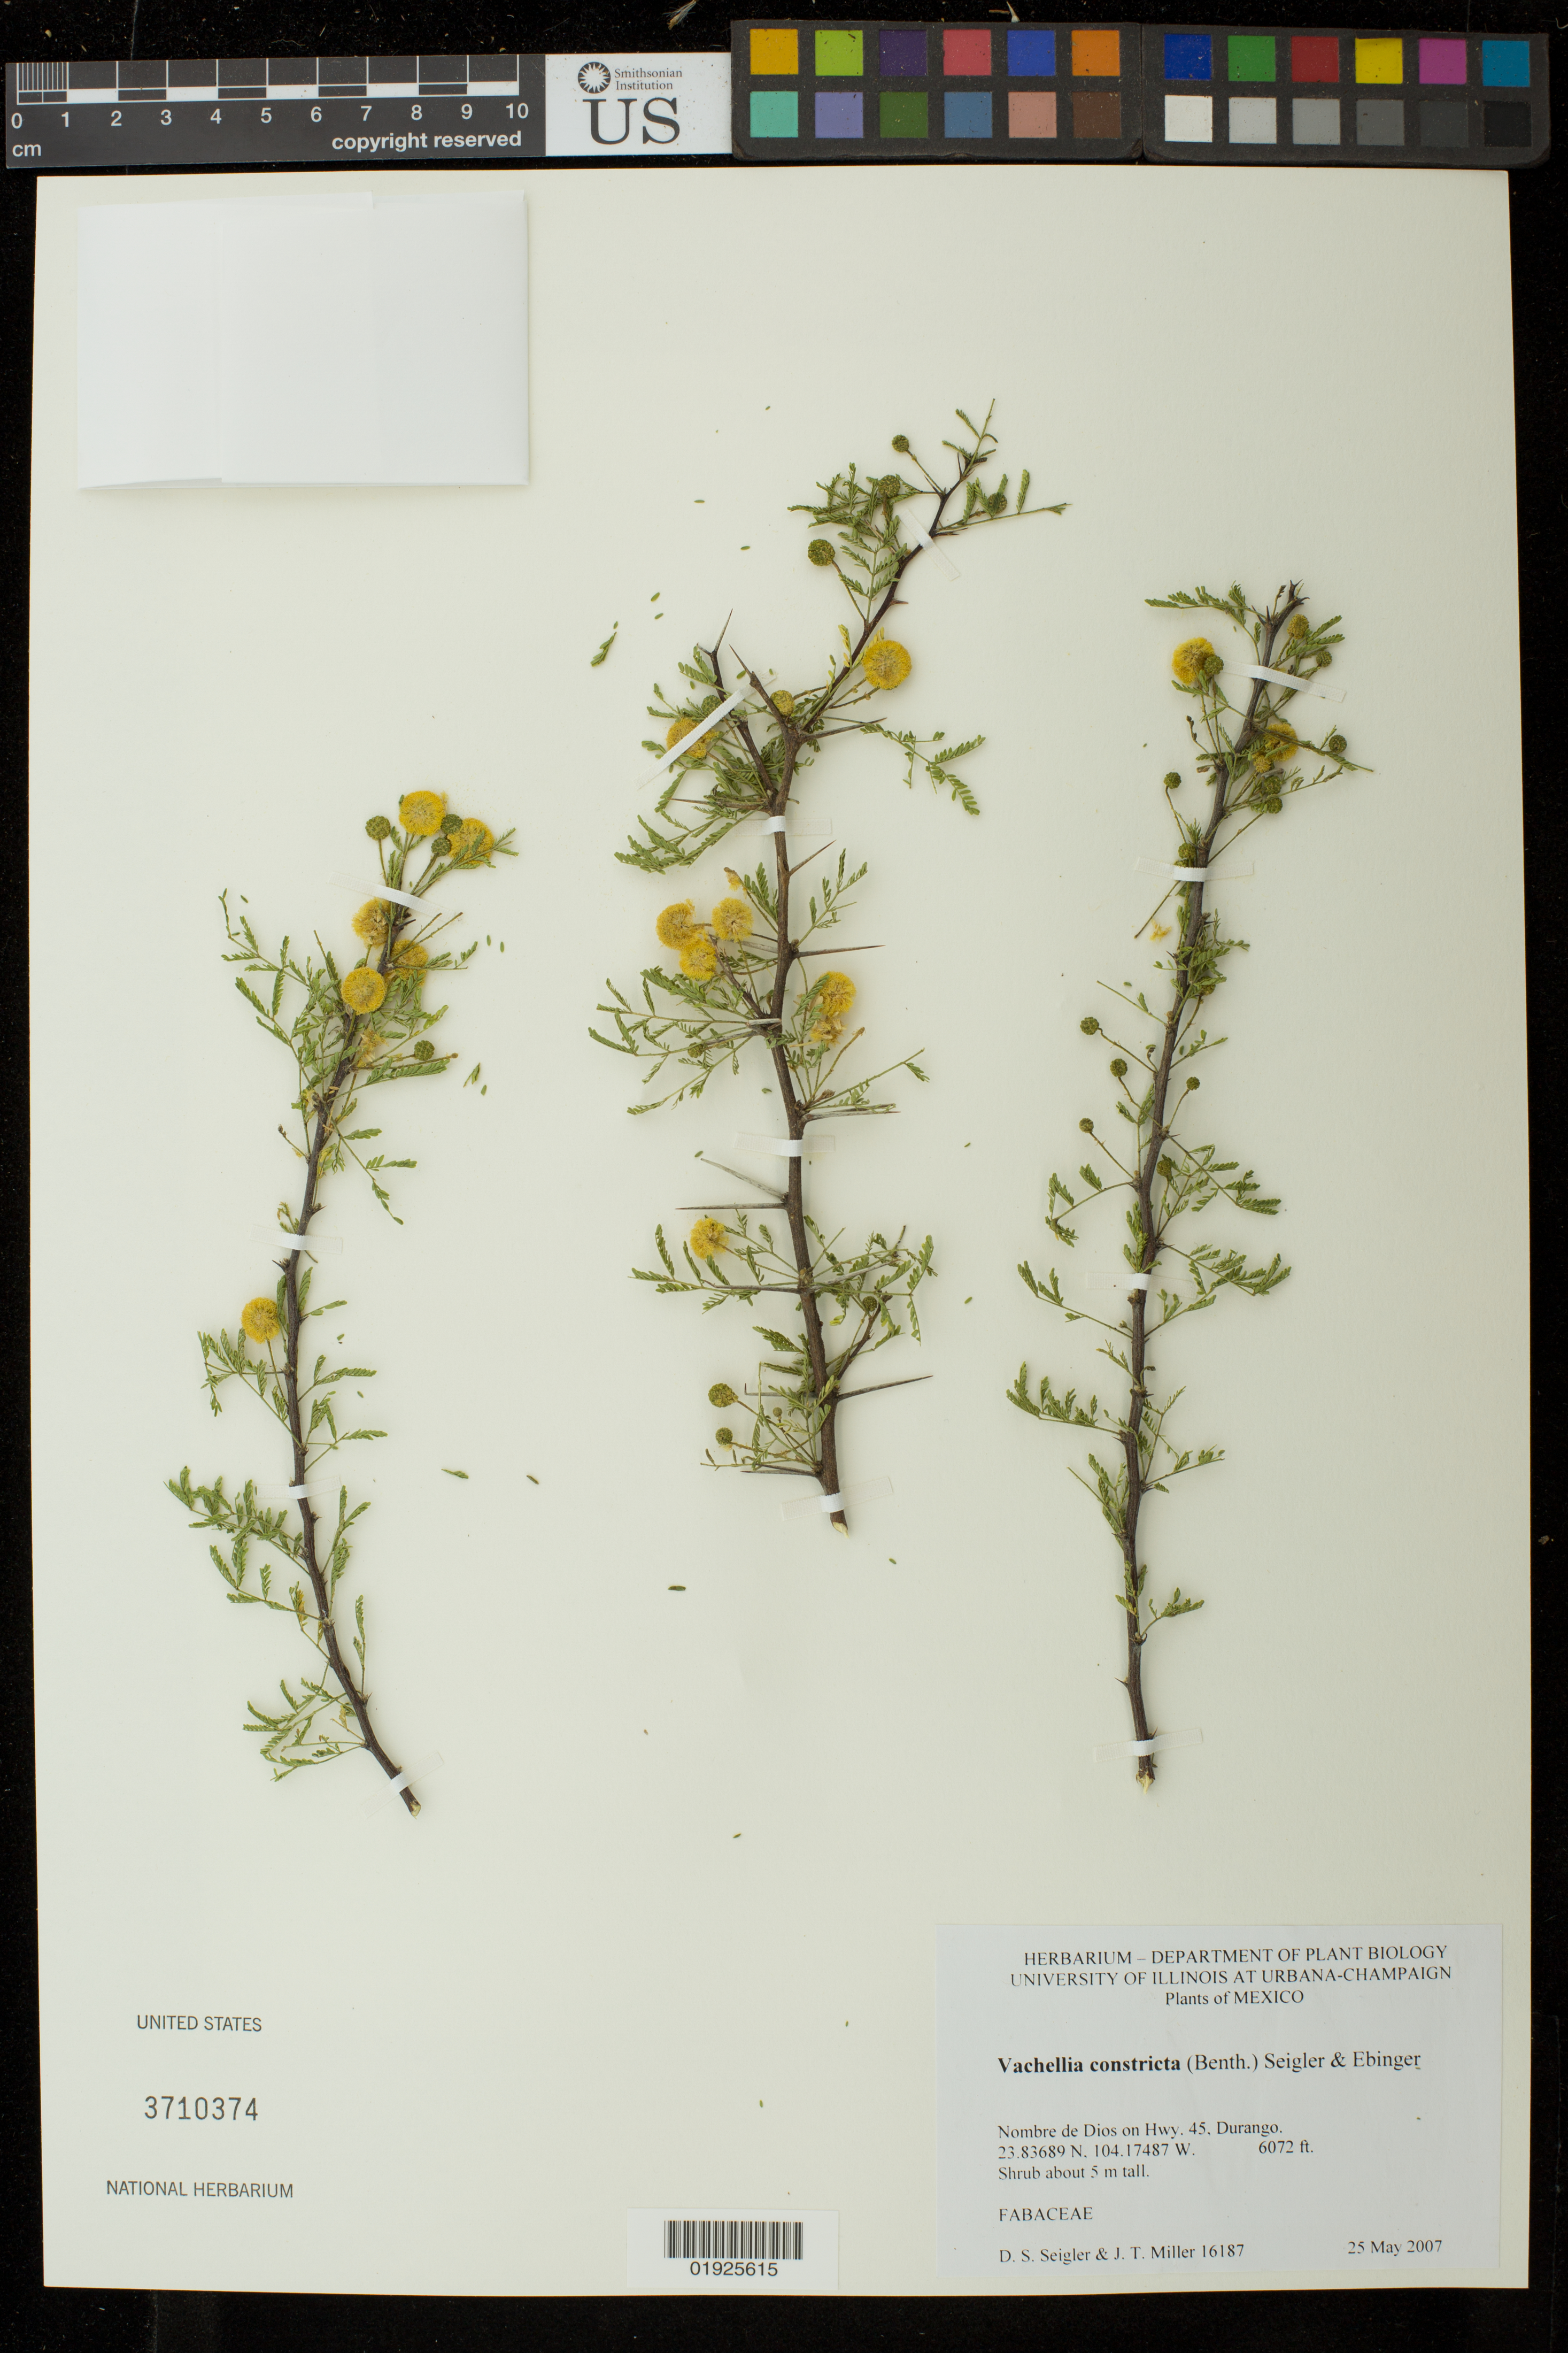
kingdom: Plantae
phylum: Tracheophyta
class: Magnoliopsida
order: Fabales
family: Fabaceae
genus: Vachellia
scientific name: Vachellia constricta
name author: (Benth.) Seigler & Ebinger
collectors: D. S. Seigler & J. T. Miller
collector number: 16187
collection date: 2007-05-25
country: Mexico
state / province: Durango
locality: Nombre de Dios on Hwy 45.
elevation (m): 1851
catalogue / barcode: US 3710374